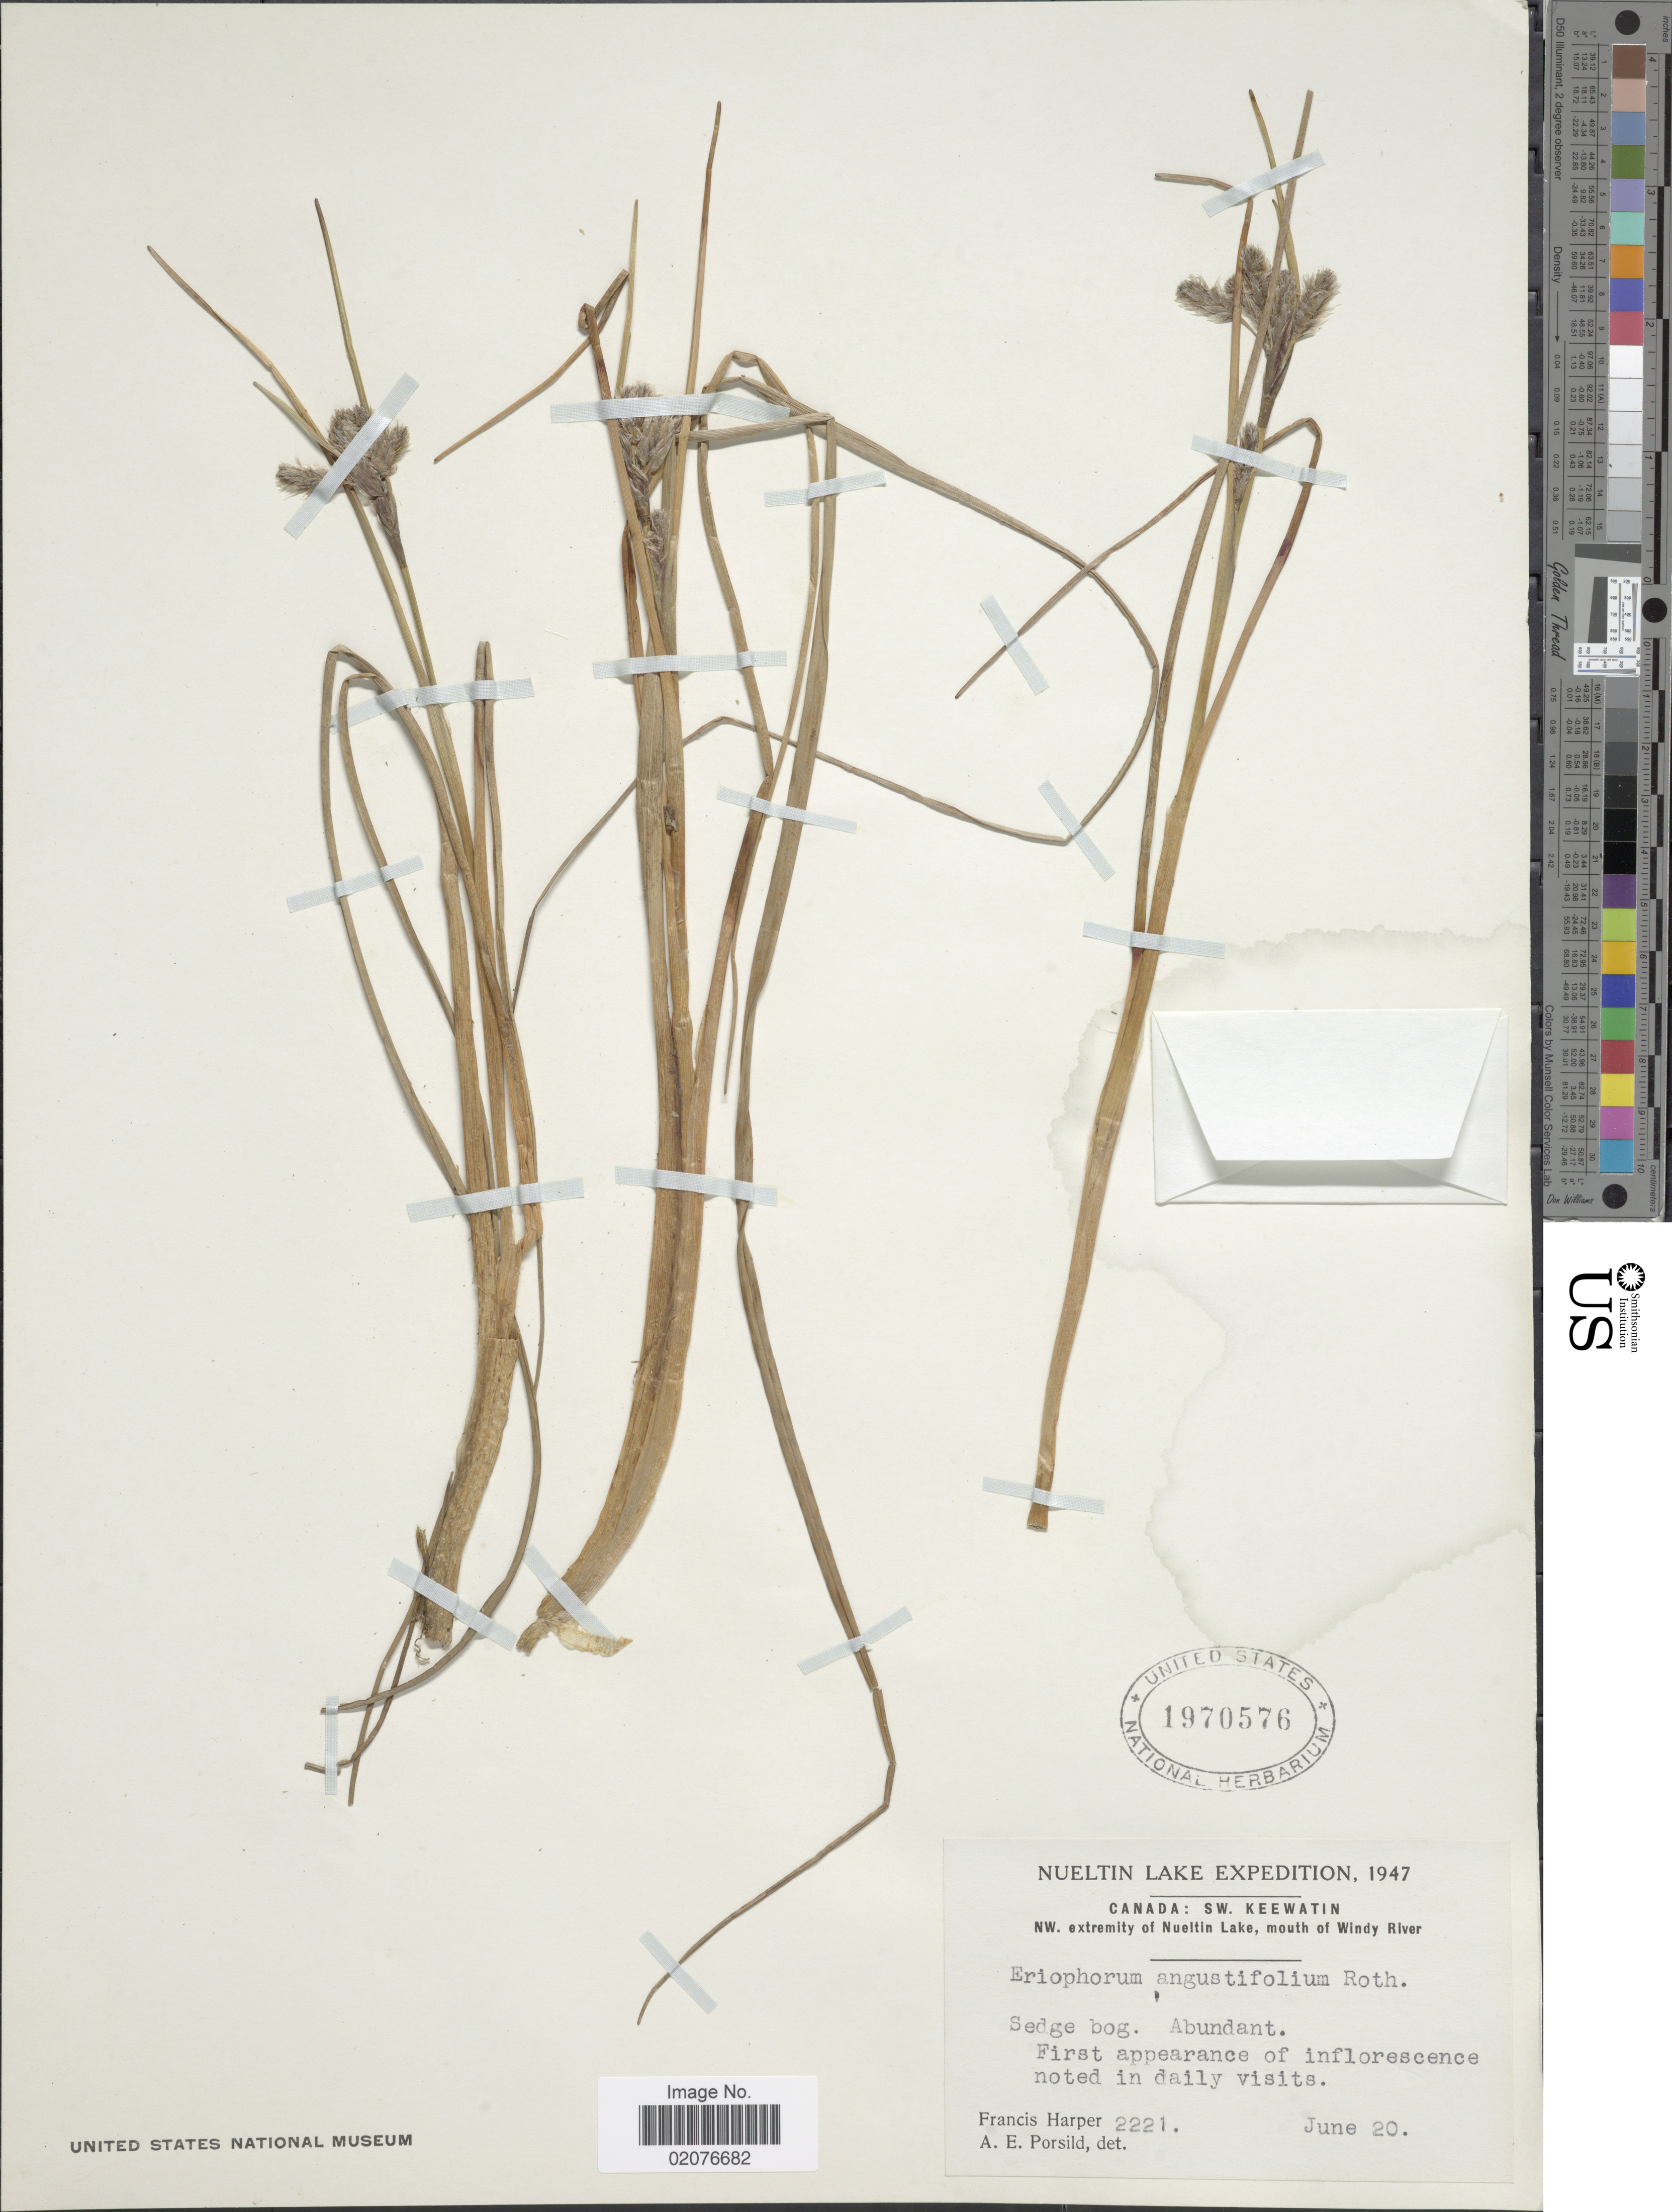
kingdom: Plantae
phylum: Tracheophyta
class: Liliopsida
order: Poales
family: Cyperaceae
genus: Eriophorum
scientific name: Eriophorum angustifolium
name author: Honck.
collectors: F. Harper & A. E. Porsild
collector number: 2221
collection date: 1947-06-20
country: Canada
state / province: Nunavut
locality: Nueltin Lake, SW. Keewatin NW extremity of Nueltin Lake, mouth of Windy River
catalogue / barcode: US 1970576